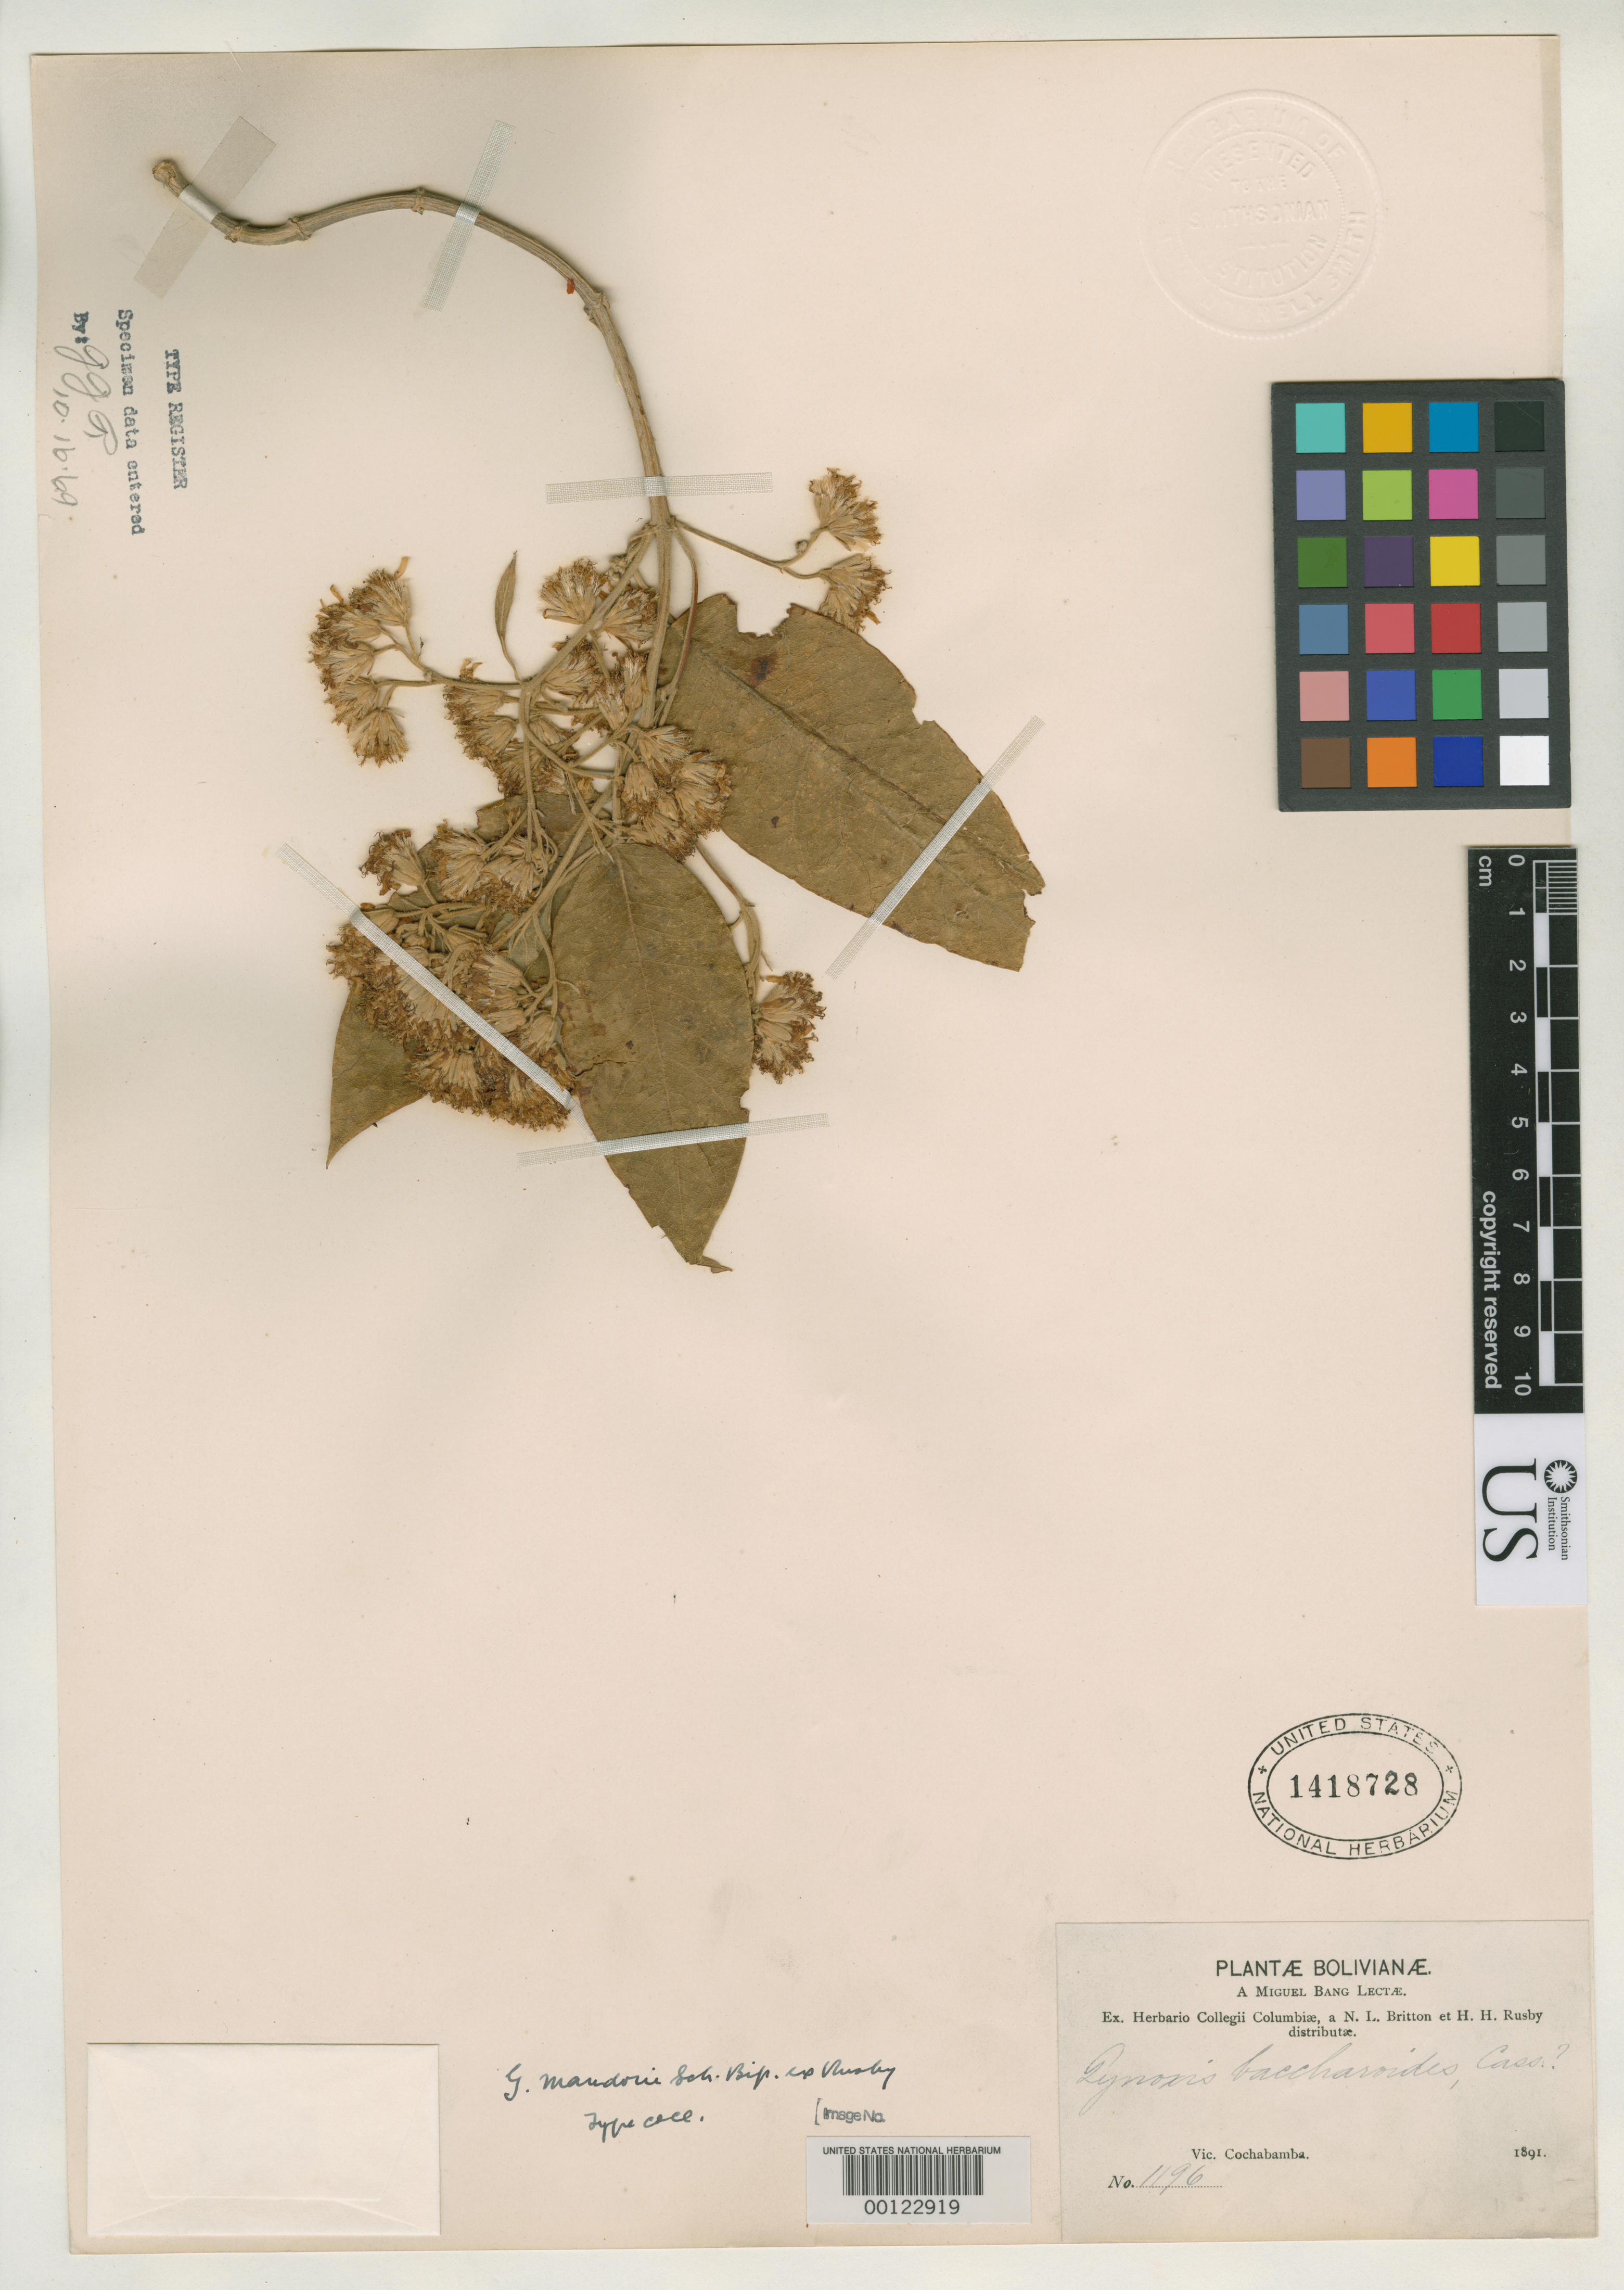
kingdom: Plantae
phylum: Tracheophyta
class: Magnoliopsida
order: Asterales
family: Asteraceae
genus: Gynoxys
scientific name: Gynoxys mandonii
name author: Sch. Bip. ex Rusby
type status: Isosyntype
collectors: M. Bang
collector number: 1196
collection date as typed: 1891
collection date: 1891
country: Bolivia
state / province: Cochabamba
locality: Vicinity of Cochabamba.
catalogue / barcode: US 1418728